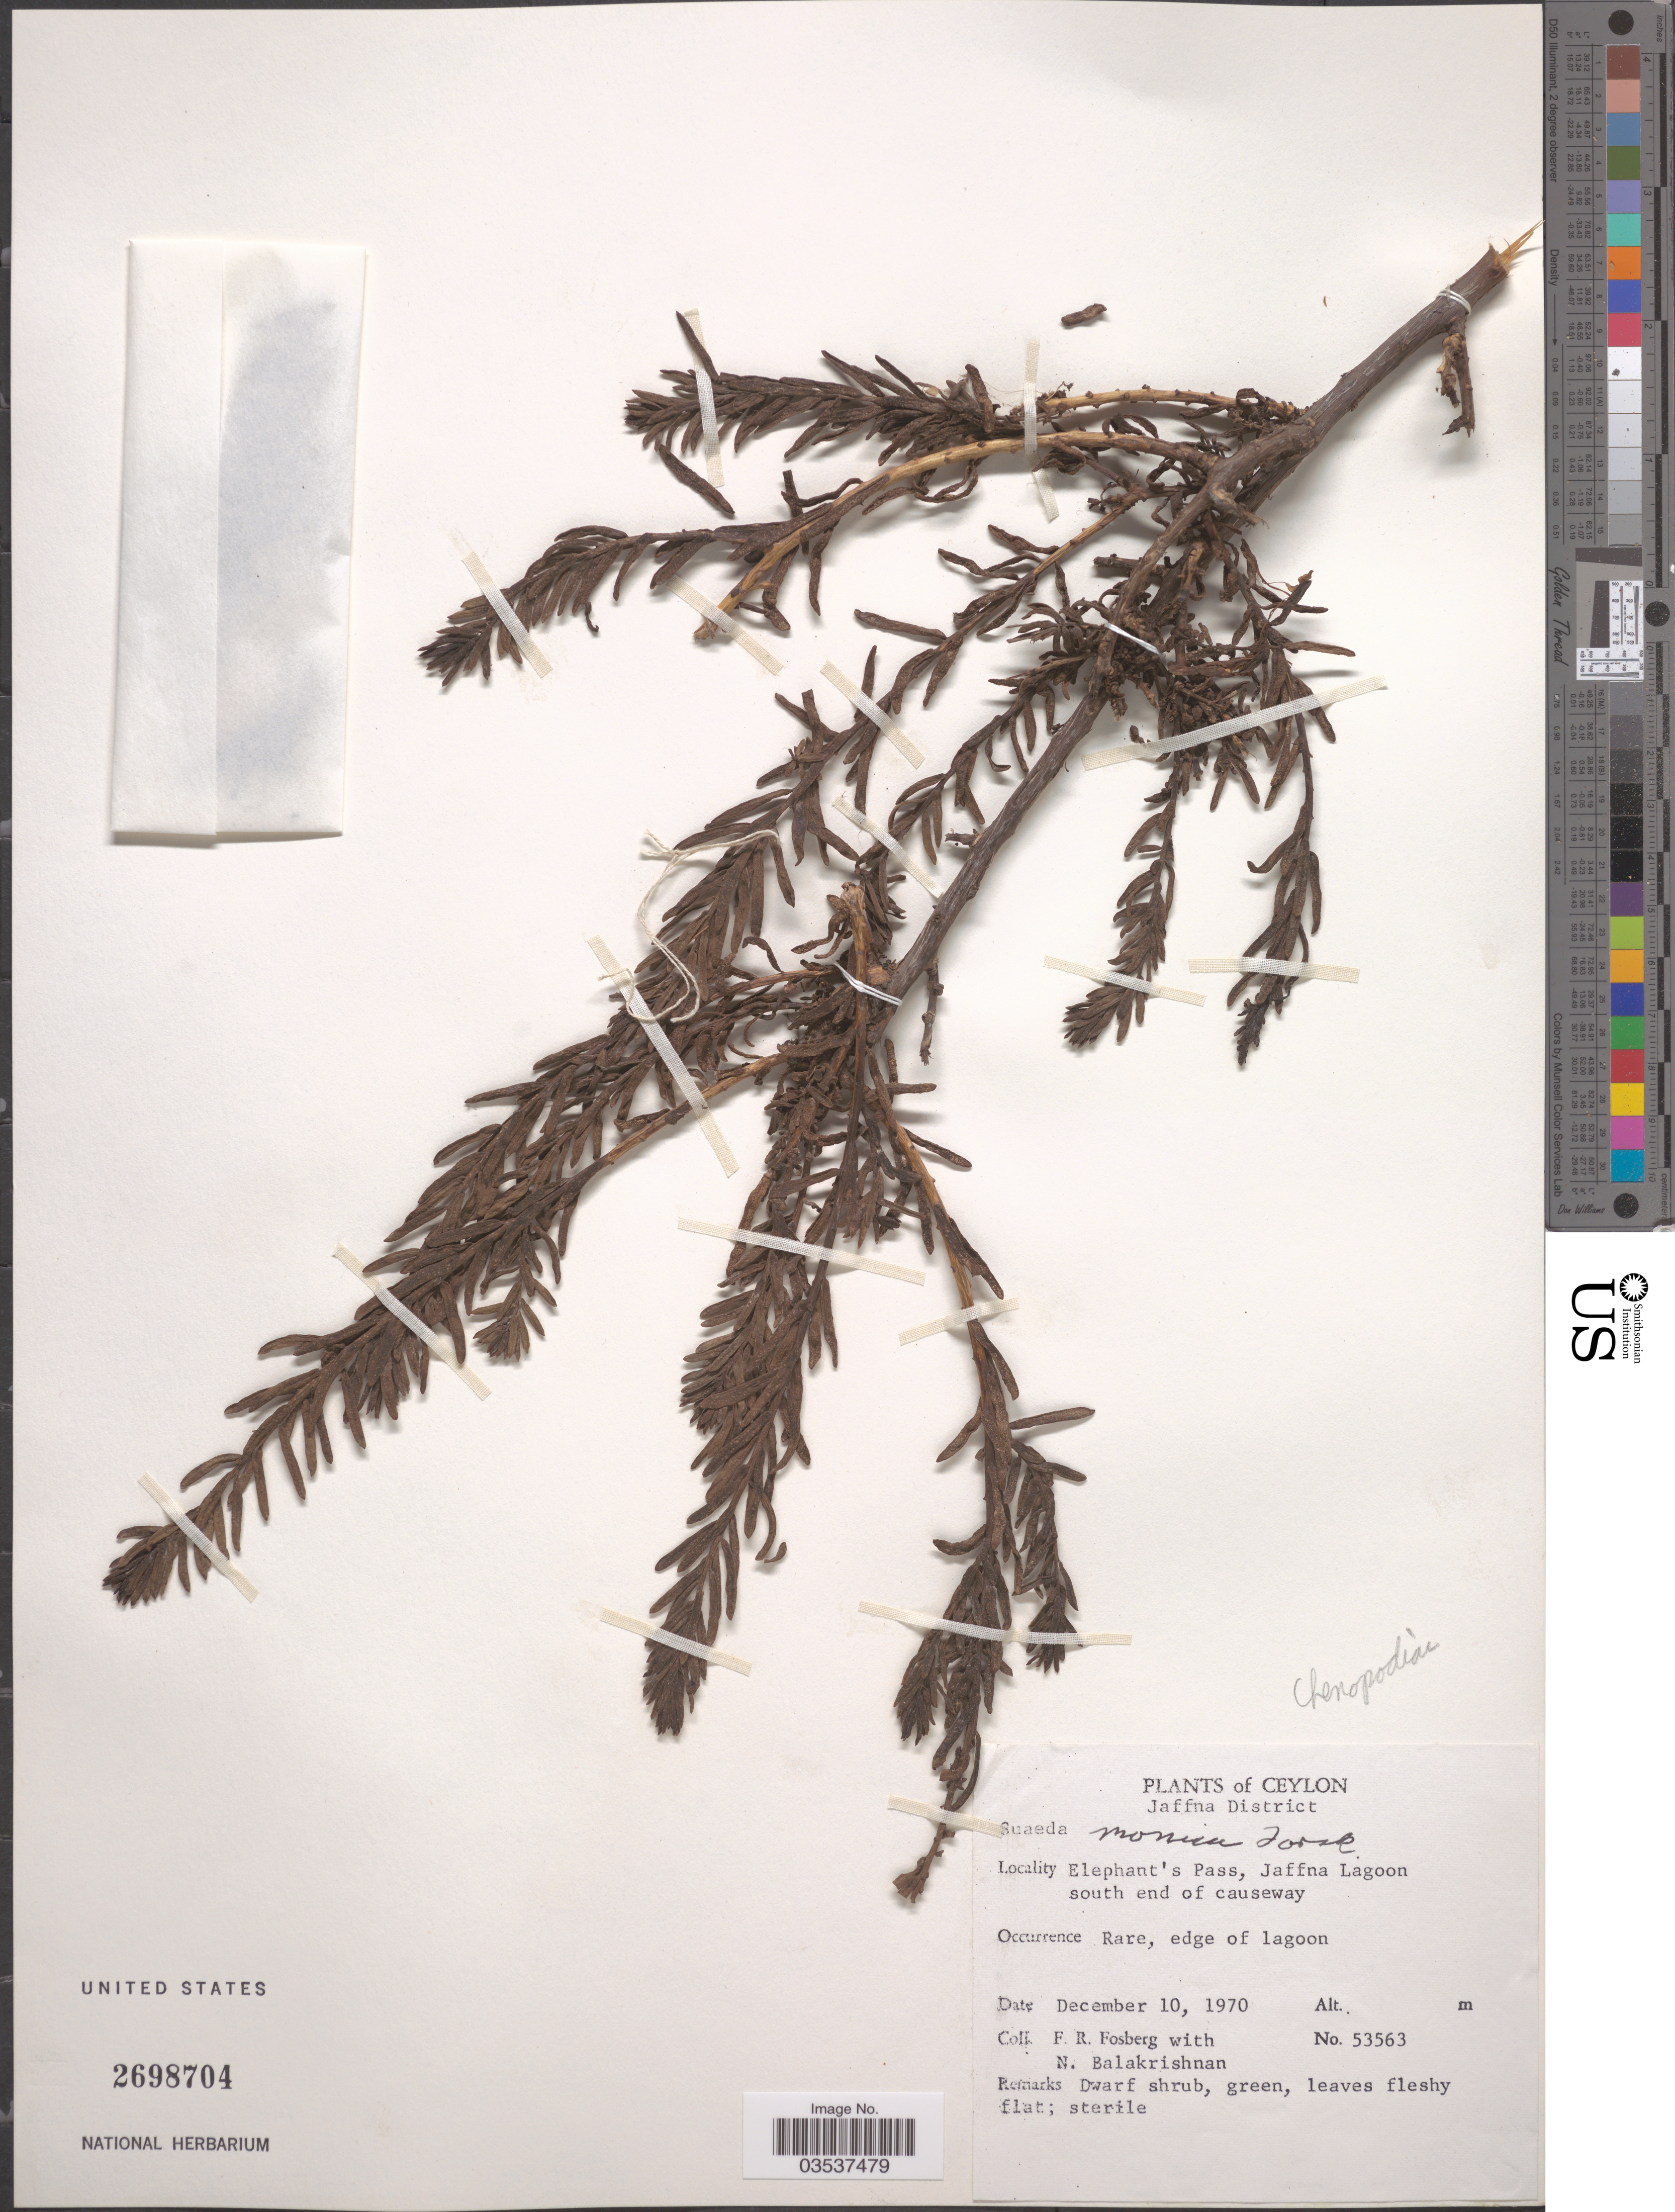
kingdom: Plantae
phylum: Tracheophyta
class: Magnoliopsida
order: Caryophyllales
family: Amaranthaceae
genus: Suaeda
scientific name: Suaeda monoica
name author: Forssk. ex J.F. Gmel.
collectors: F. R. Fosberg & N. Balakrishnan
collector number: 53563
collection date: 1970-12-10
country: Sri Lanka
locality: Ceylon. Jaffna District. Elephant's Pass, Jaffna Lagoon south end of causeway. Rare, edge of lagoon.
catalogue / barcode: US 2698704